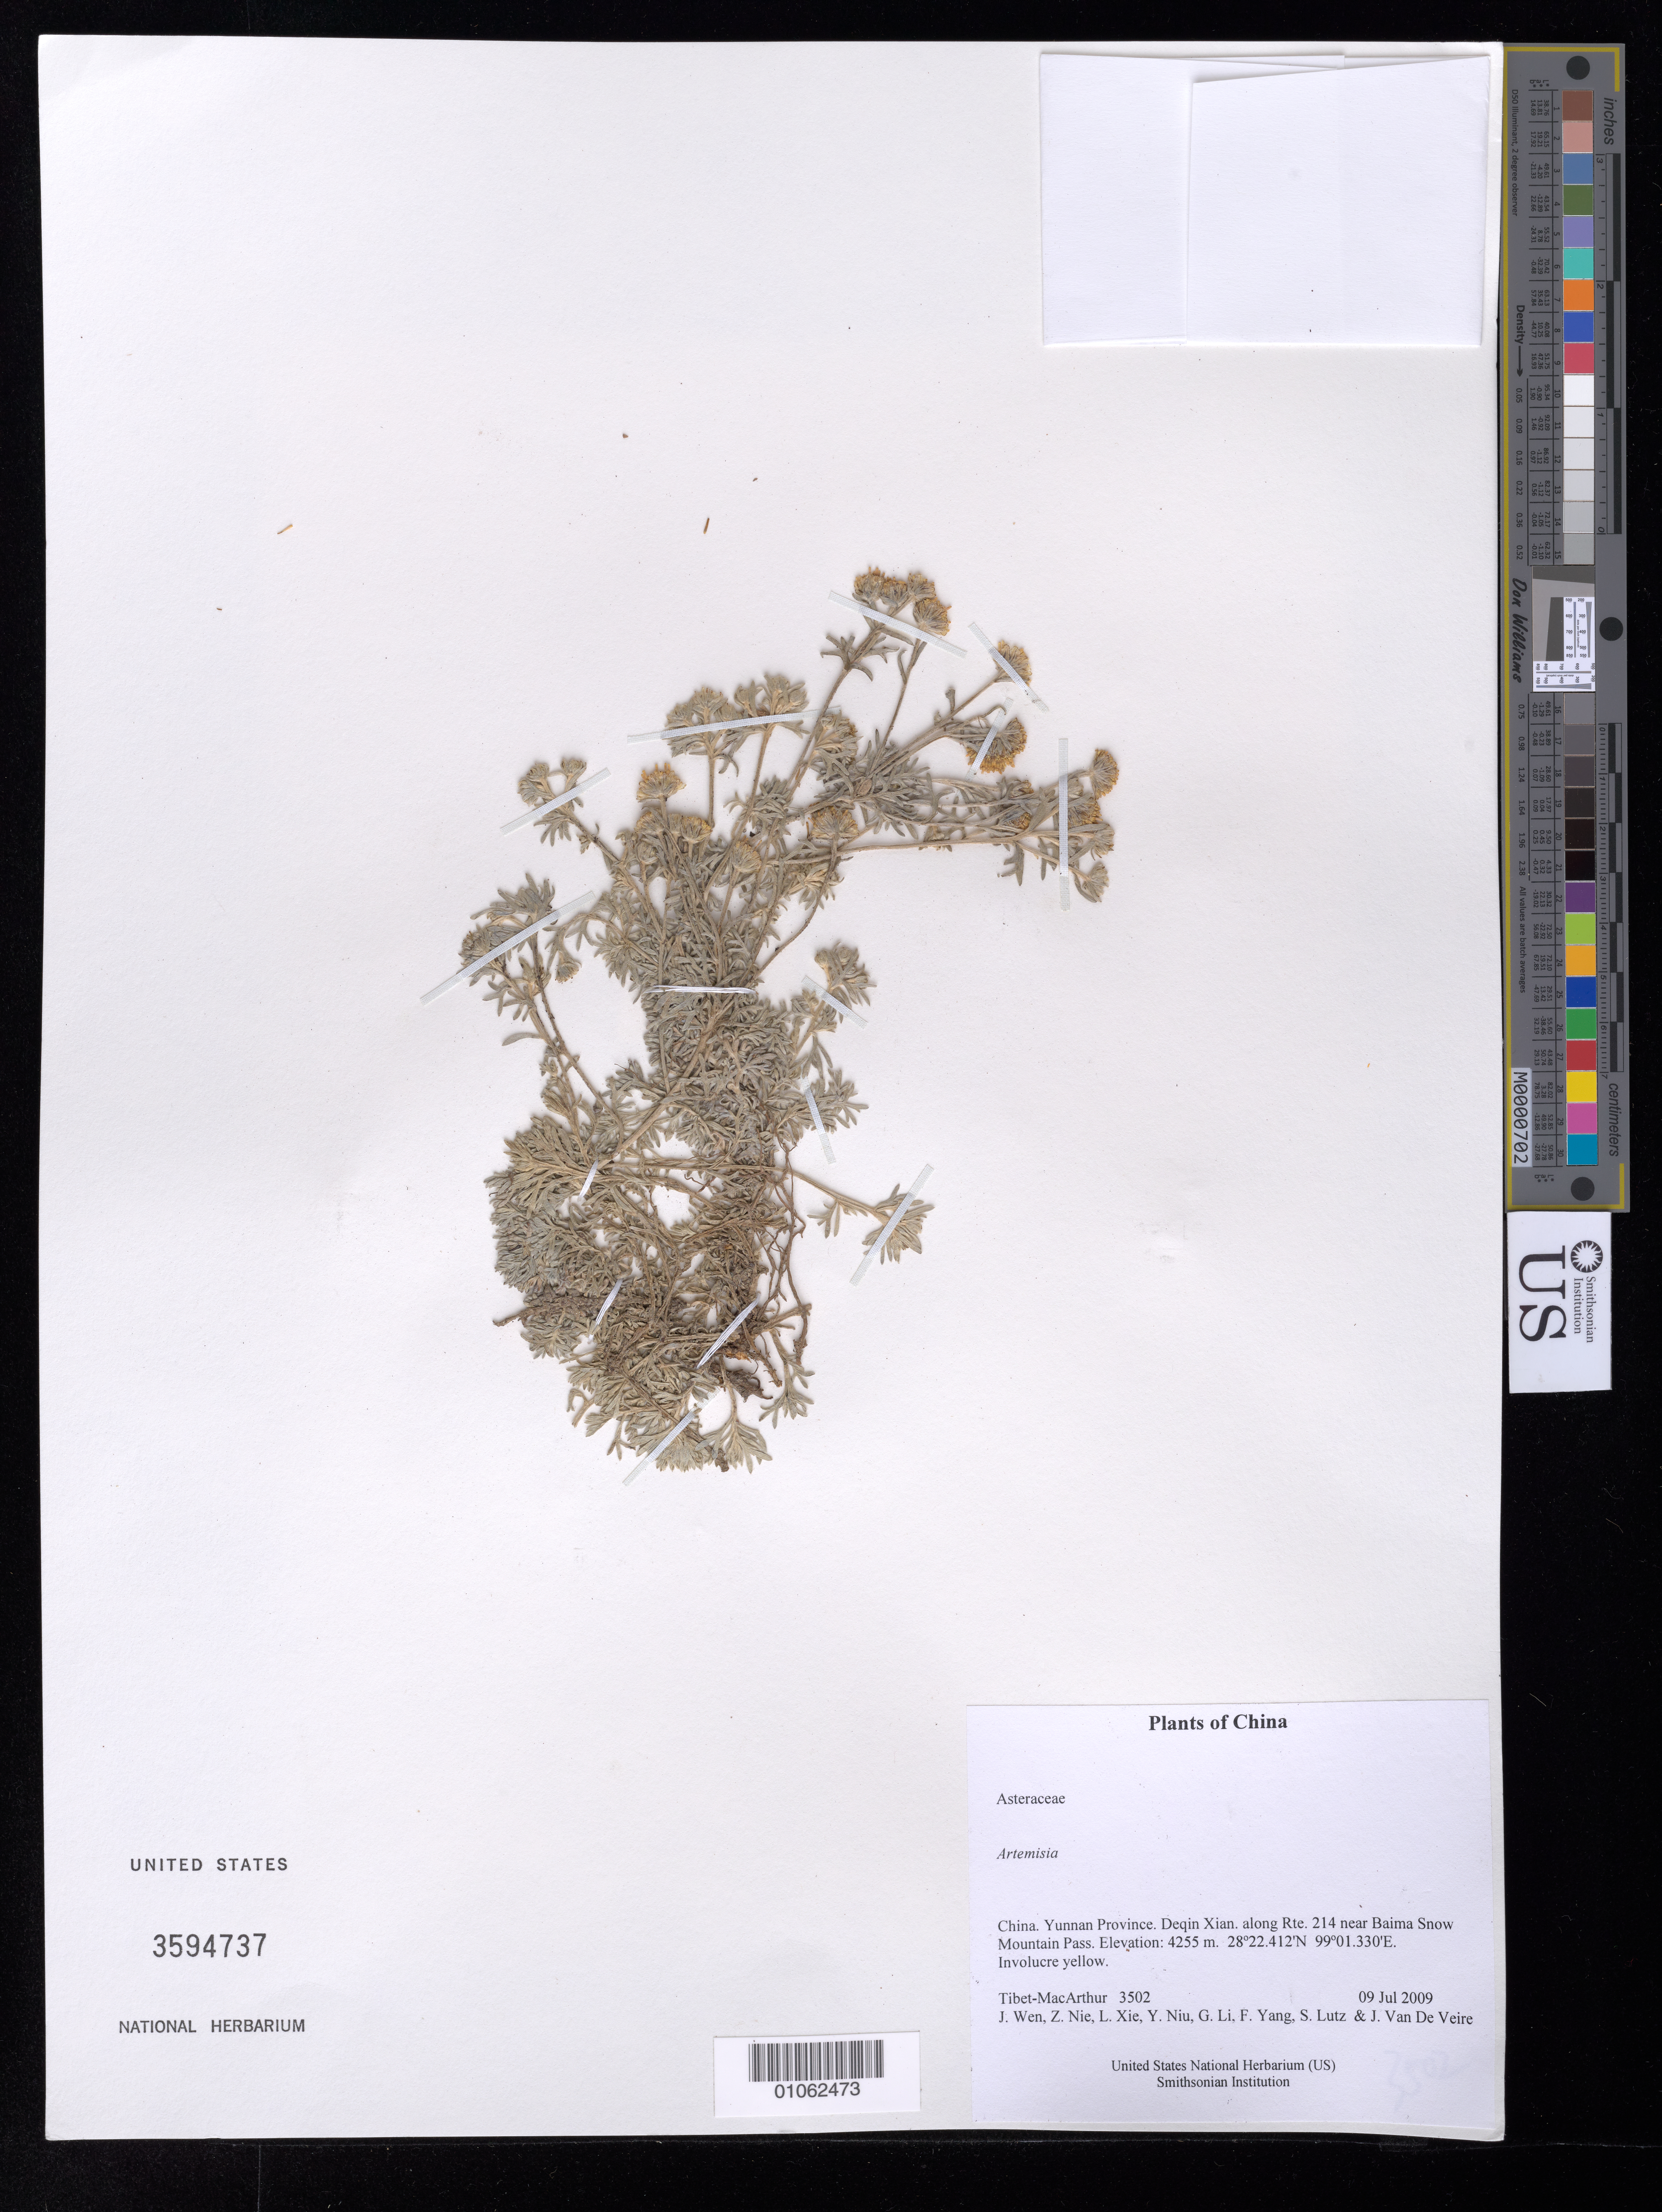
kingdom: Plantae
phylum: Tracheophyta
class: Magnoliopsida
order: Asterales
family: Asteraceae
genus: Artemisia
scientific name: Artemisia sp.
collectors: Tibet-MacArthur, J. Wen, Z. Nie, L. Xie, Y. Niu, G. Li, F. Yang, S. Lutz & J. Van De Veire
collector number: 3502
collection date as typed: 09 Jul 2009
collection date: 2009-07-09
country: China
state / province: Yunnan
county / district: Deqin Xian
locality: Along Rte. 214 near Baima Snow Mountain Pass.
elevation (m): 4255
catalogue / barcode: US 3594737